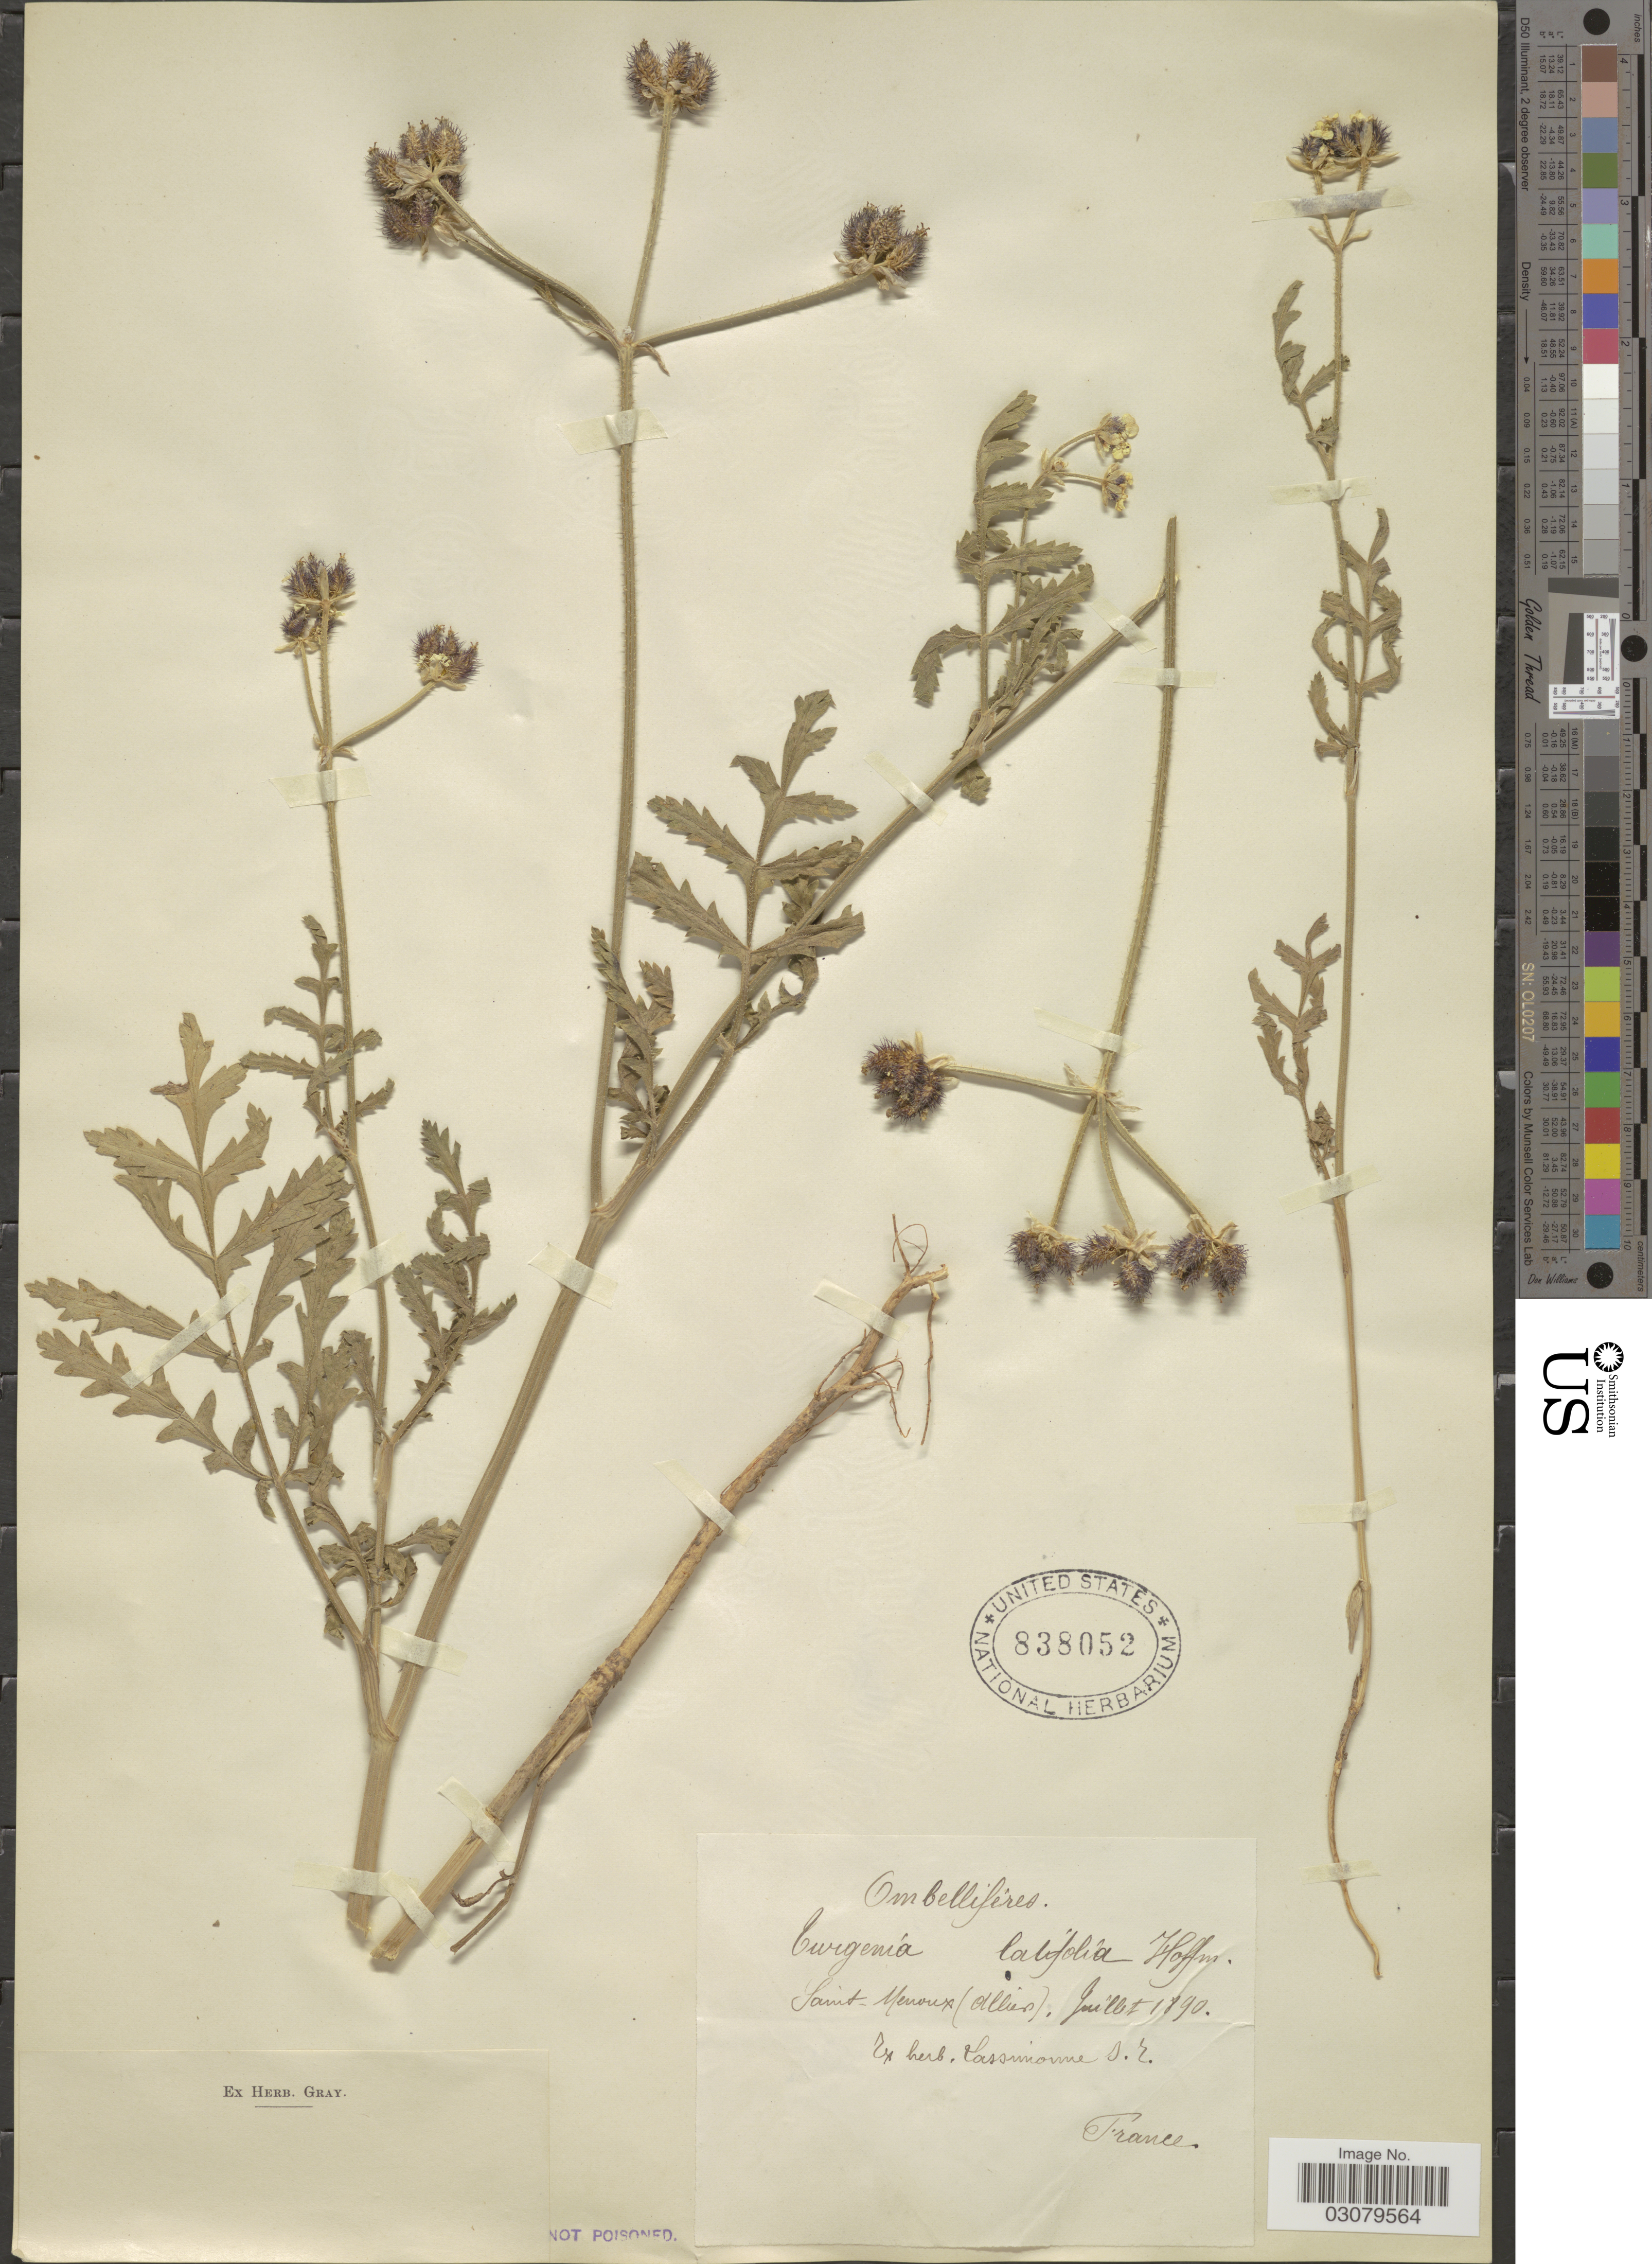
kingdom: Plantae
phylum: Tracheophyta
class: Magnoliopsida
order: Apiales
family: Apiaceae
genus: Caucalis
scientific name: Caucalis latifolia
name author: L.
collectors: Ex Herb. S. E. Lassimonne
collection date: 1890-07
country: France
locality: Saint-Menoux (Allier).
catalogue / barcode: US 838052